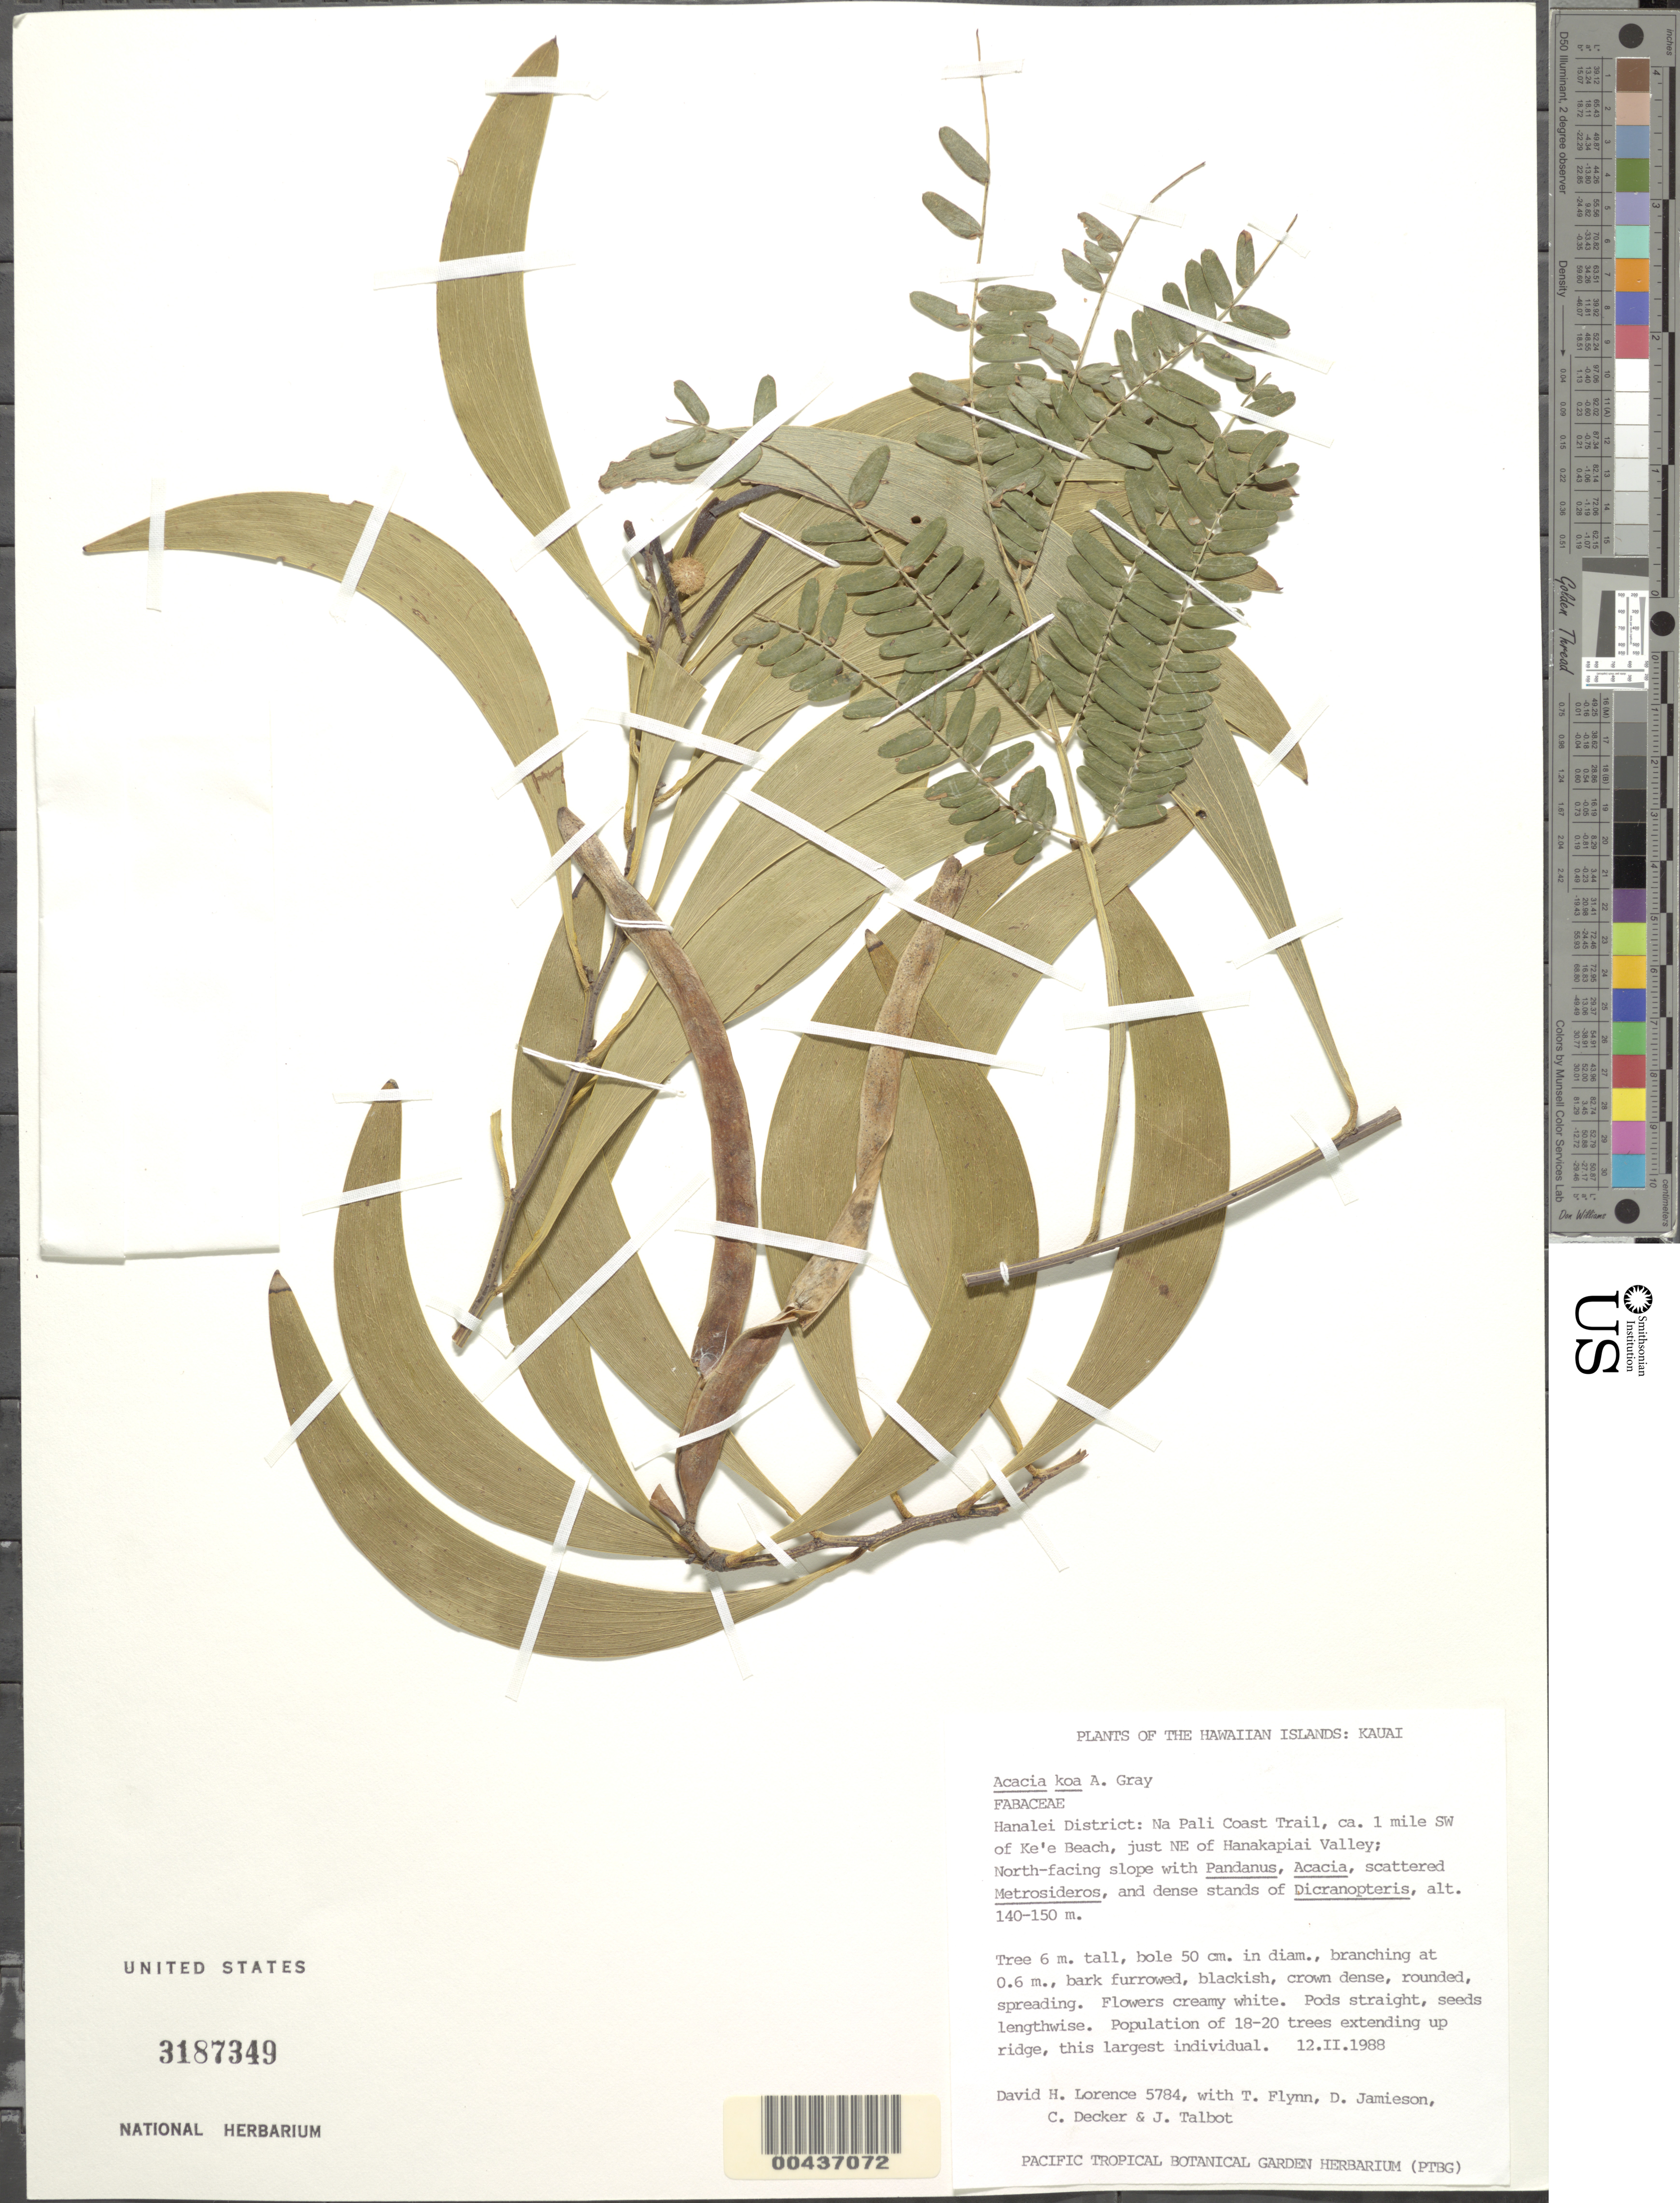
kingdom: Plantae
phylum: Tracheophyta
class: Magnoliopsida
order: Fabales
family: Fabaceae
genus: Acacia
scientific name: Acacia koa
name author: A. Gray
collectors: D. Lorence, T. W. Flynn, D. Jamieson, C. Decker & J. Talbot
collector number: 5784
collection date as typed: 12 Feb 1988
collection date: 1988-02-12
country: United States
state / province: Hawaii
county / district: Kauai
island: Kaua'i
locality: Kauai, Hanalei District, Na Pali Coast Trail, about 1 mi SW of Ke'e Beach, just NE of Hanakapiai Valley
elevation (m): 140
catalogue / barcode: US 3187349